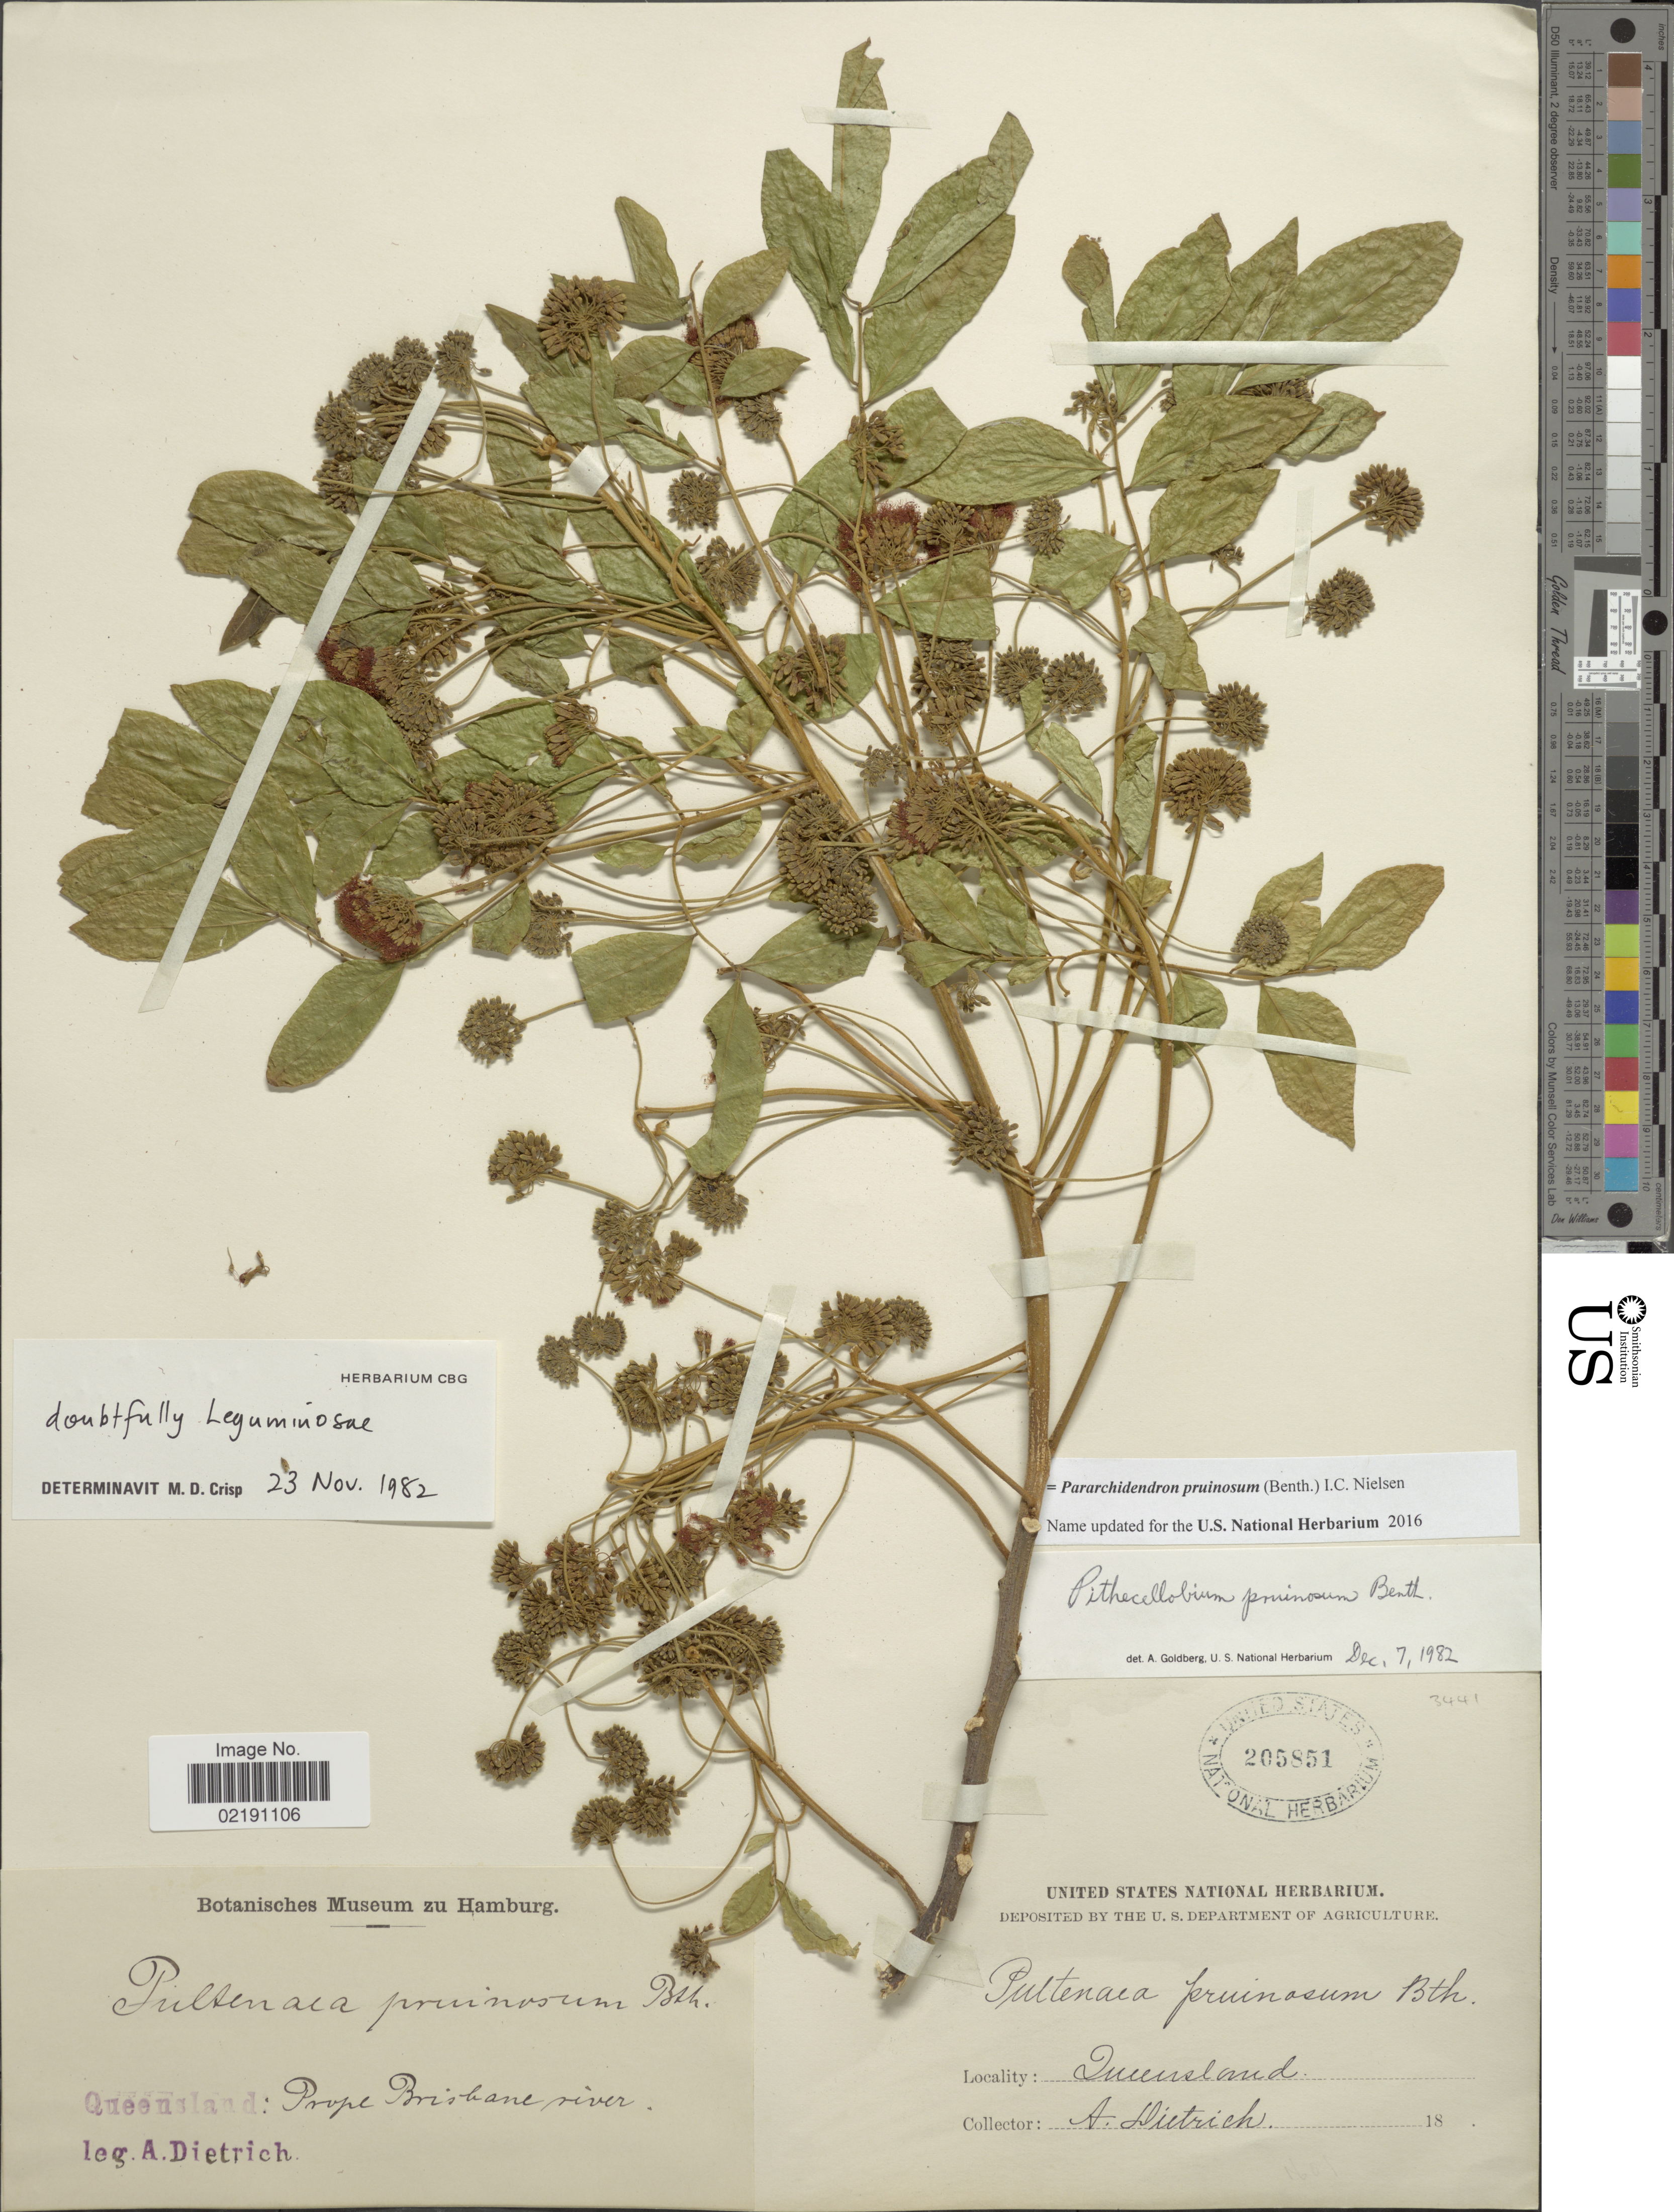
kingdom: Plantae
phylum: Tracheophyta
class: Magnoliopsida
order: Fabales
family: Fabaceae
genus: Pararchidendron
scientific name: Pararchidendron pruinosum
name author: (Benth.) I.C. Nielsen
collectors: A. Dietrich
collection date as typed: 18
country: Australia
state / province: Queensland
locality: Queensland: Prope Brisbane river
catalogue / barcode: US 205851